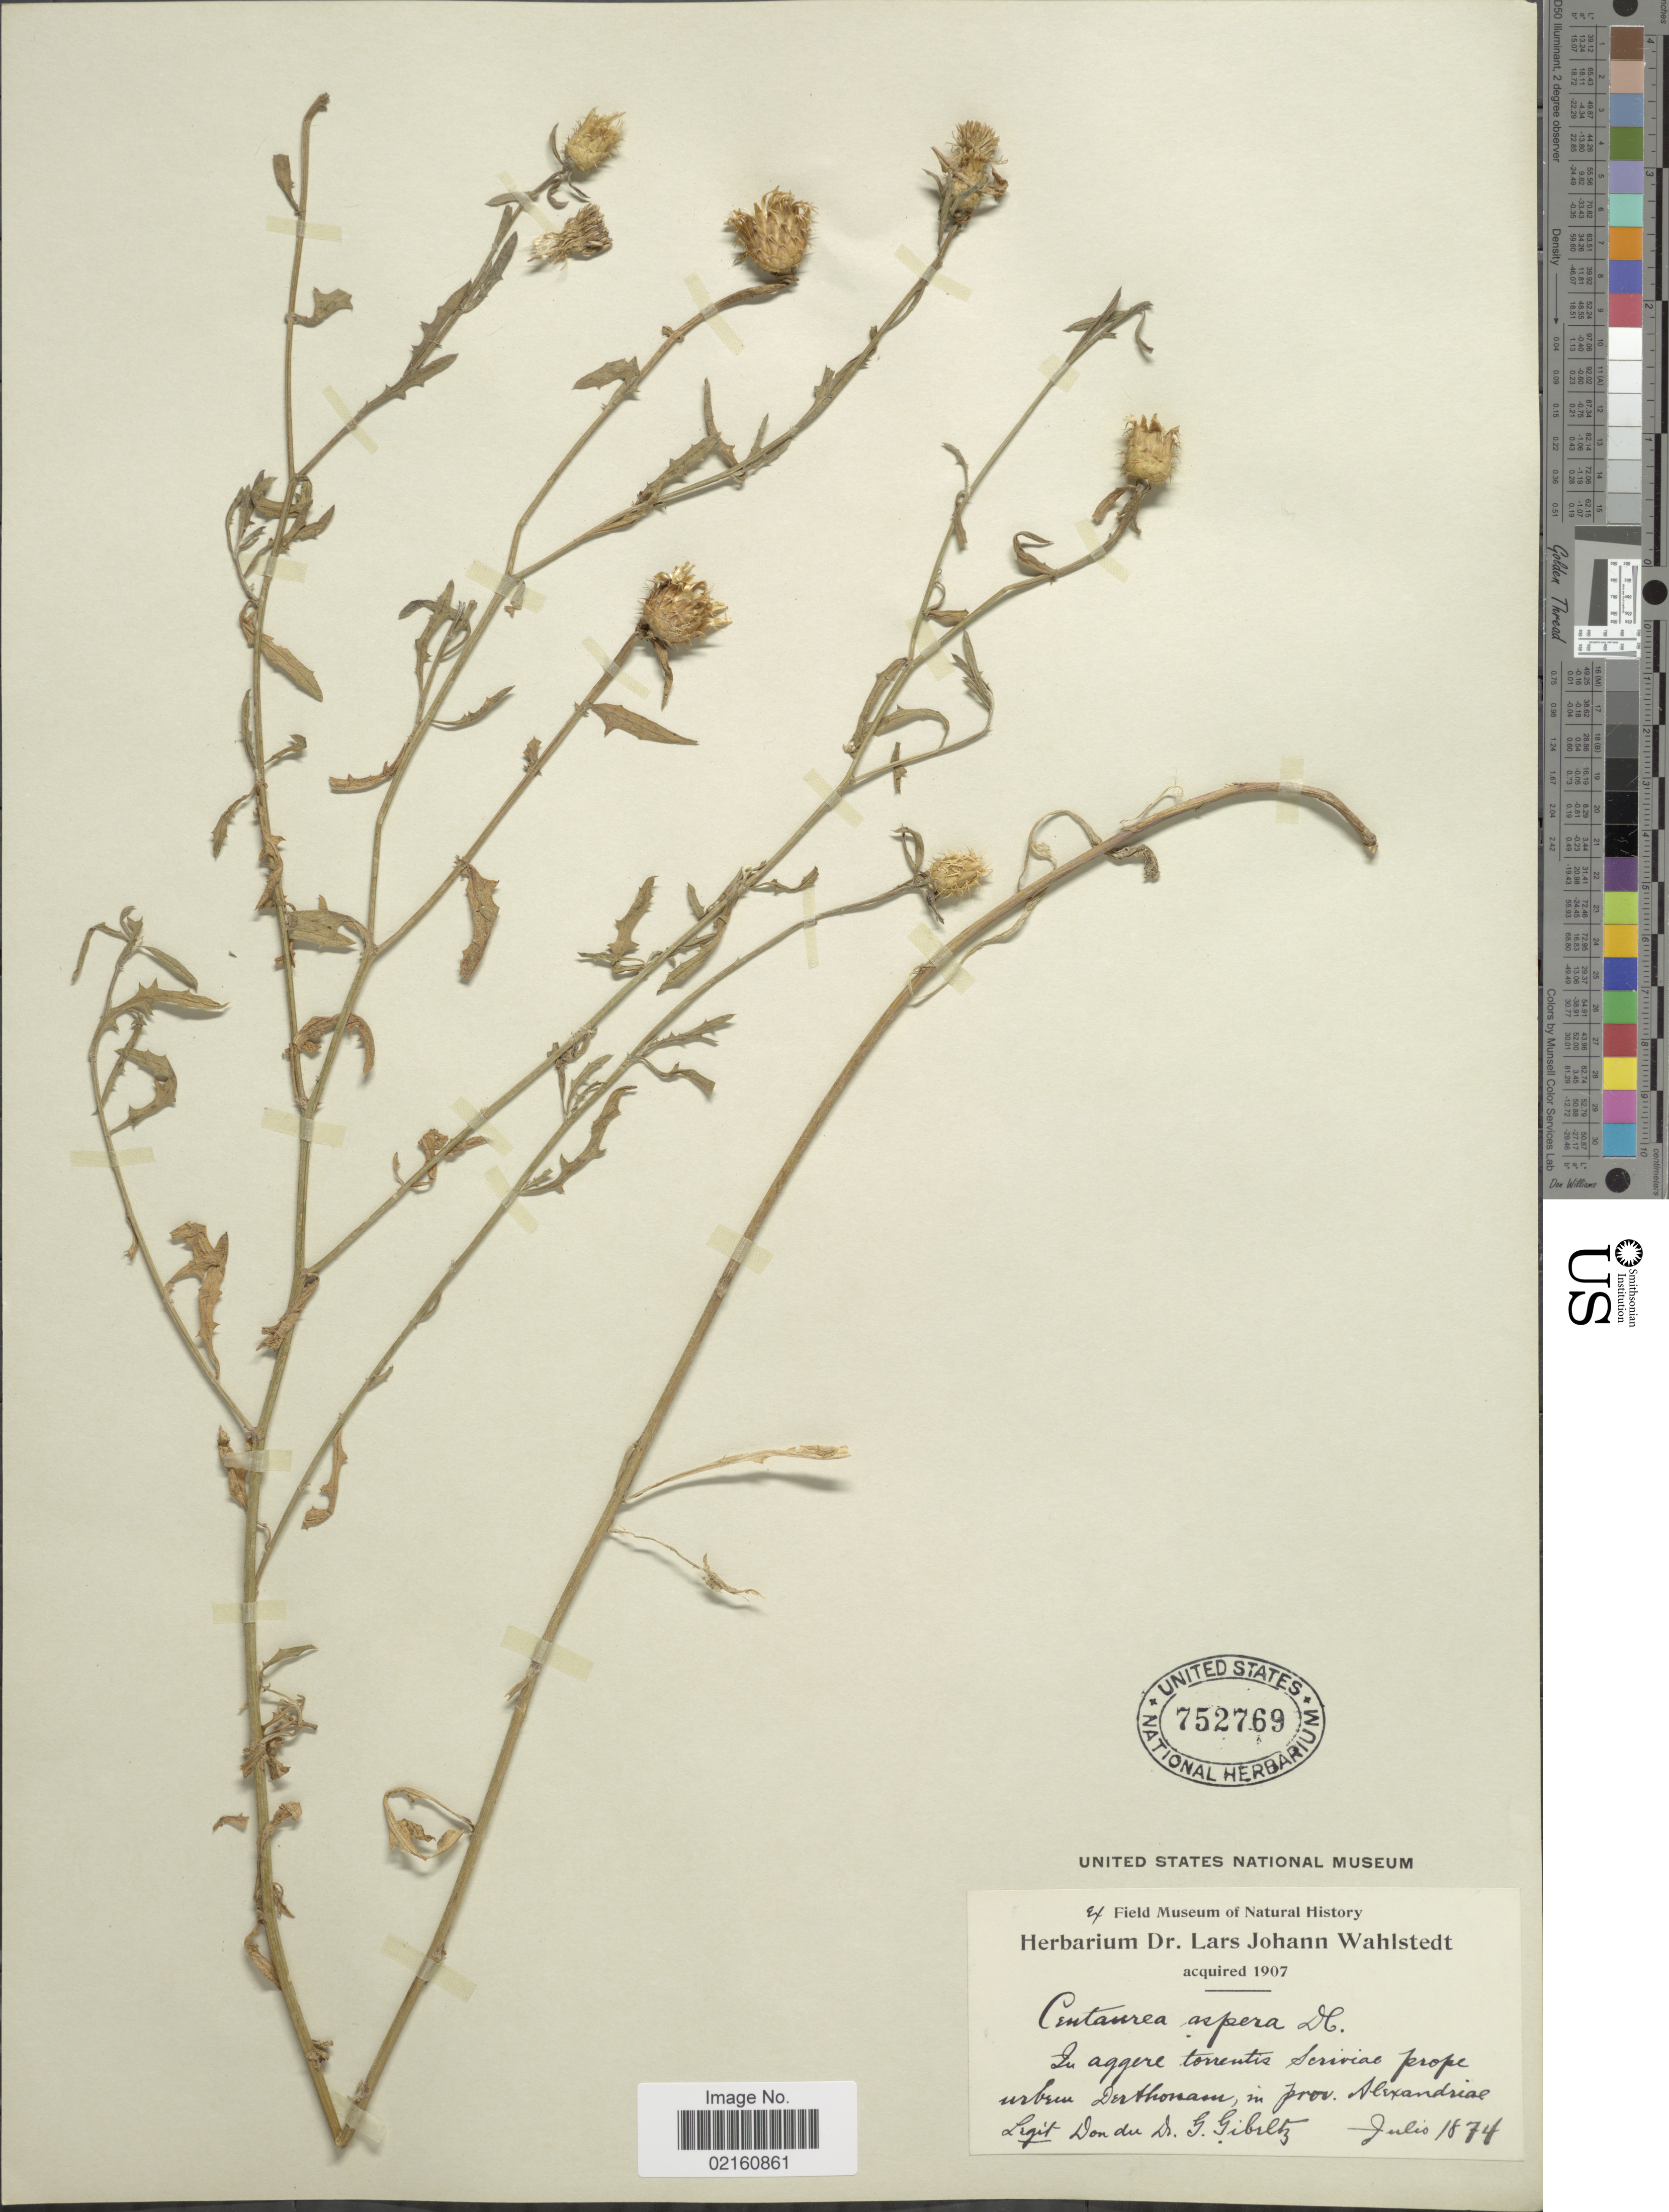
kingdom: Plantae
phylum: Tracheophyta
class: Magnoliopsida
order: Asterales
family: Asteraceae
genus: Centaurea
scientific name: Centaurea aspera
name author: L.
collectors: G. Gibretz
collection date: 1874-07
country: Italy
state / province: Piedmont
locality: Prope urbem Derthonam, Prov. Alexandriae [interpreted]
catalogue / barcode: US 752769